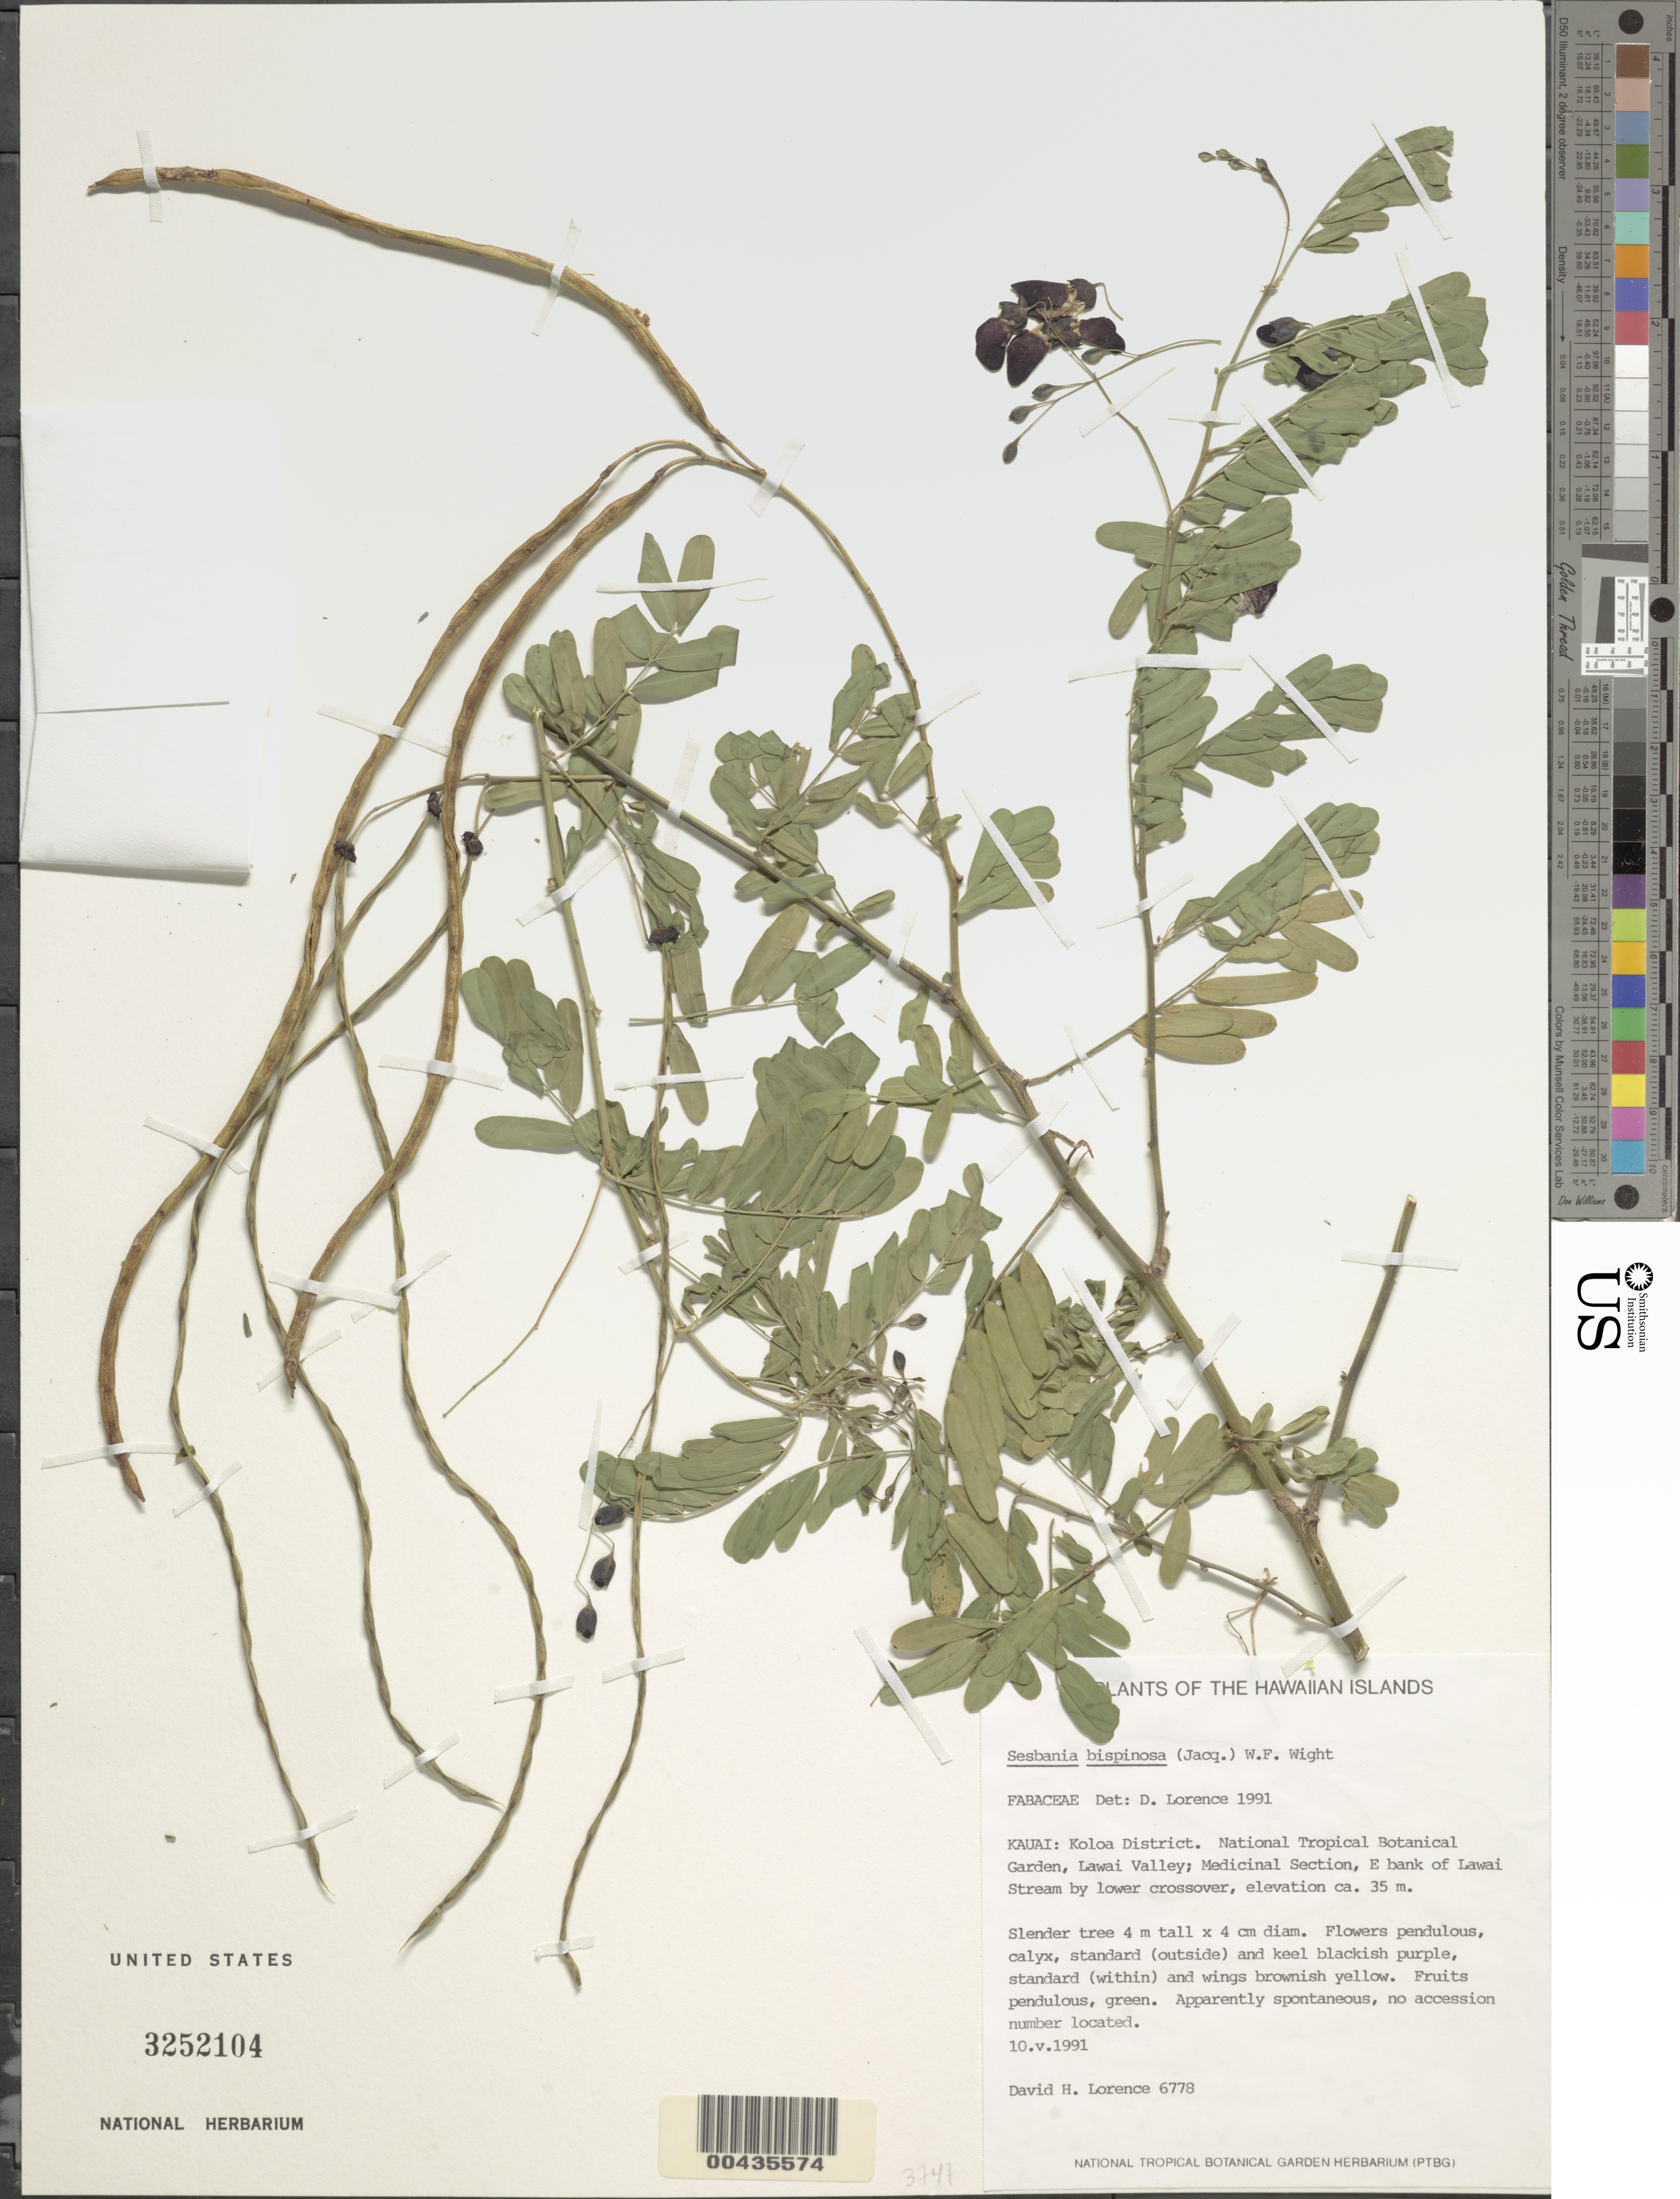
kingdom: Plantae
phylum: Tracheophyta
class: Magnoliopsida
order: Fabales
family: Fabaceae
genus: Sesbania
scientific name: Sesbania cannabina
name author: (Retz.) Poir.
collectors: D. Lorence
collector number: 6778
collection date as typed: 10 May 1991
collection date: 1991-05-10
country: United States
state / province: Hawaii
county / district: Hawaii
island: Hawaii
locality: Koloa District, National Tropical Botanical Garden, Lawai Valley, Medicinal Section, E bank of Lawai Stream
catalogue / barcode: US 3252104